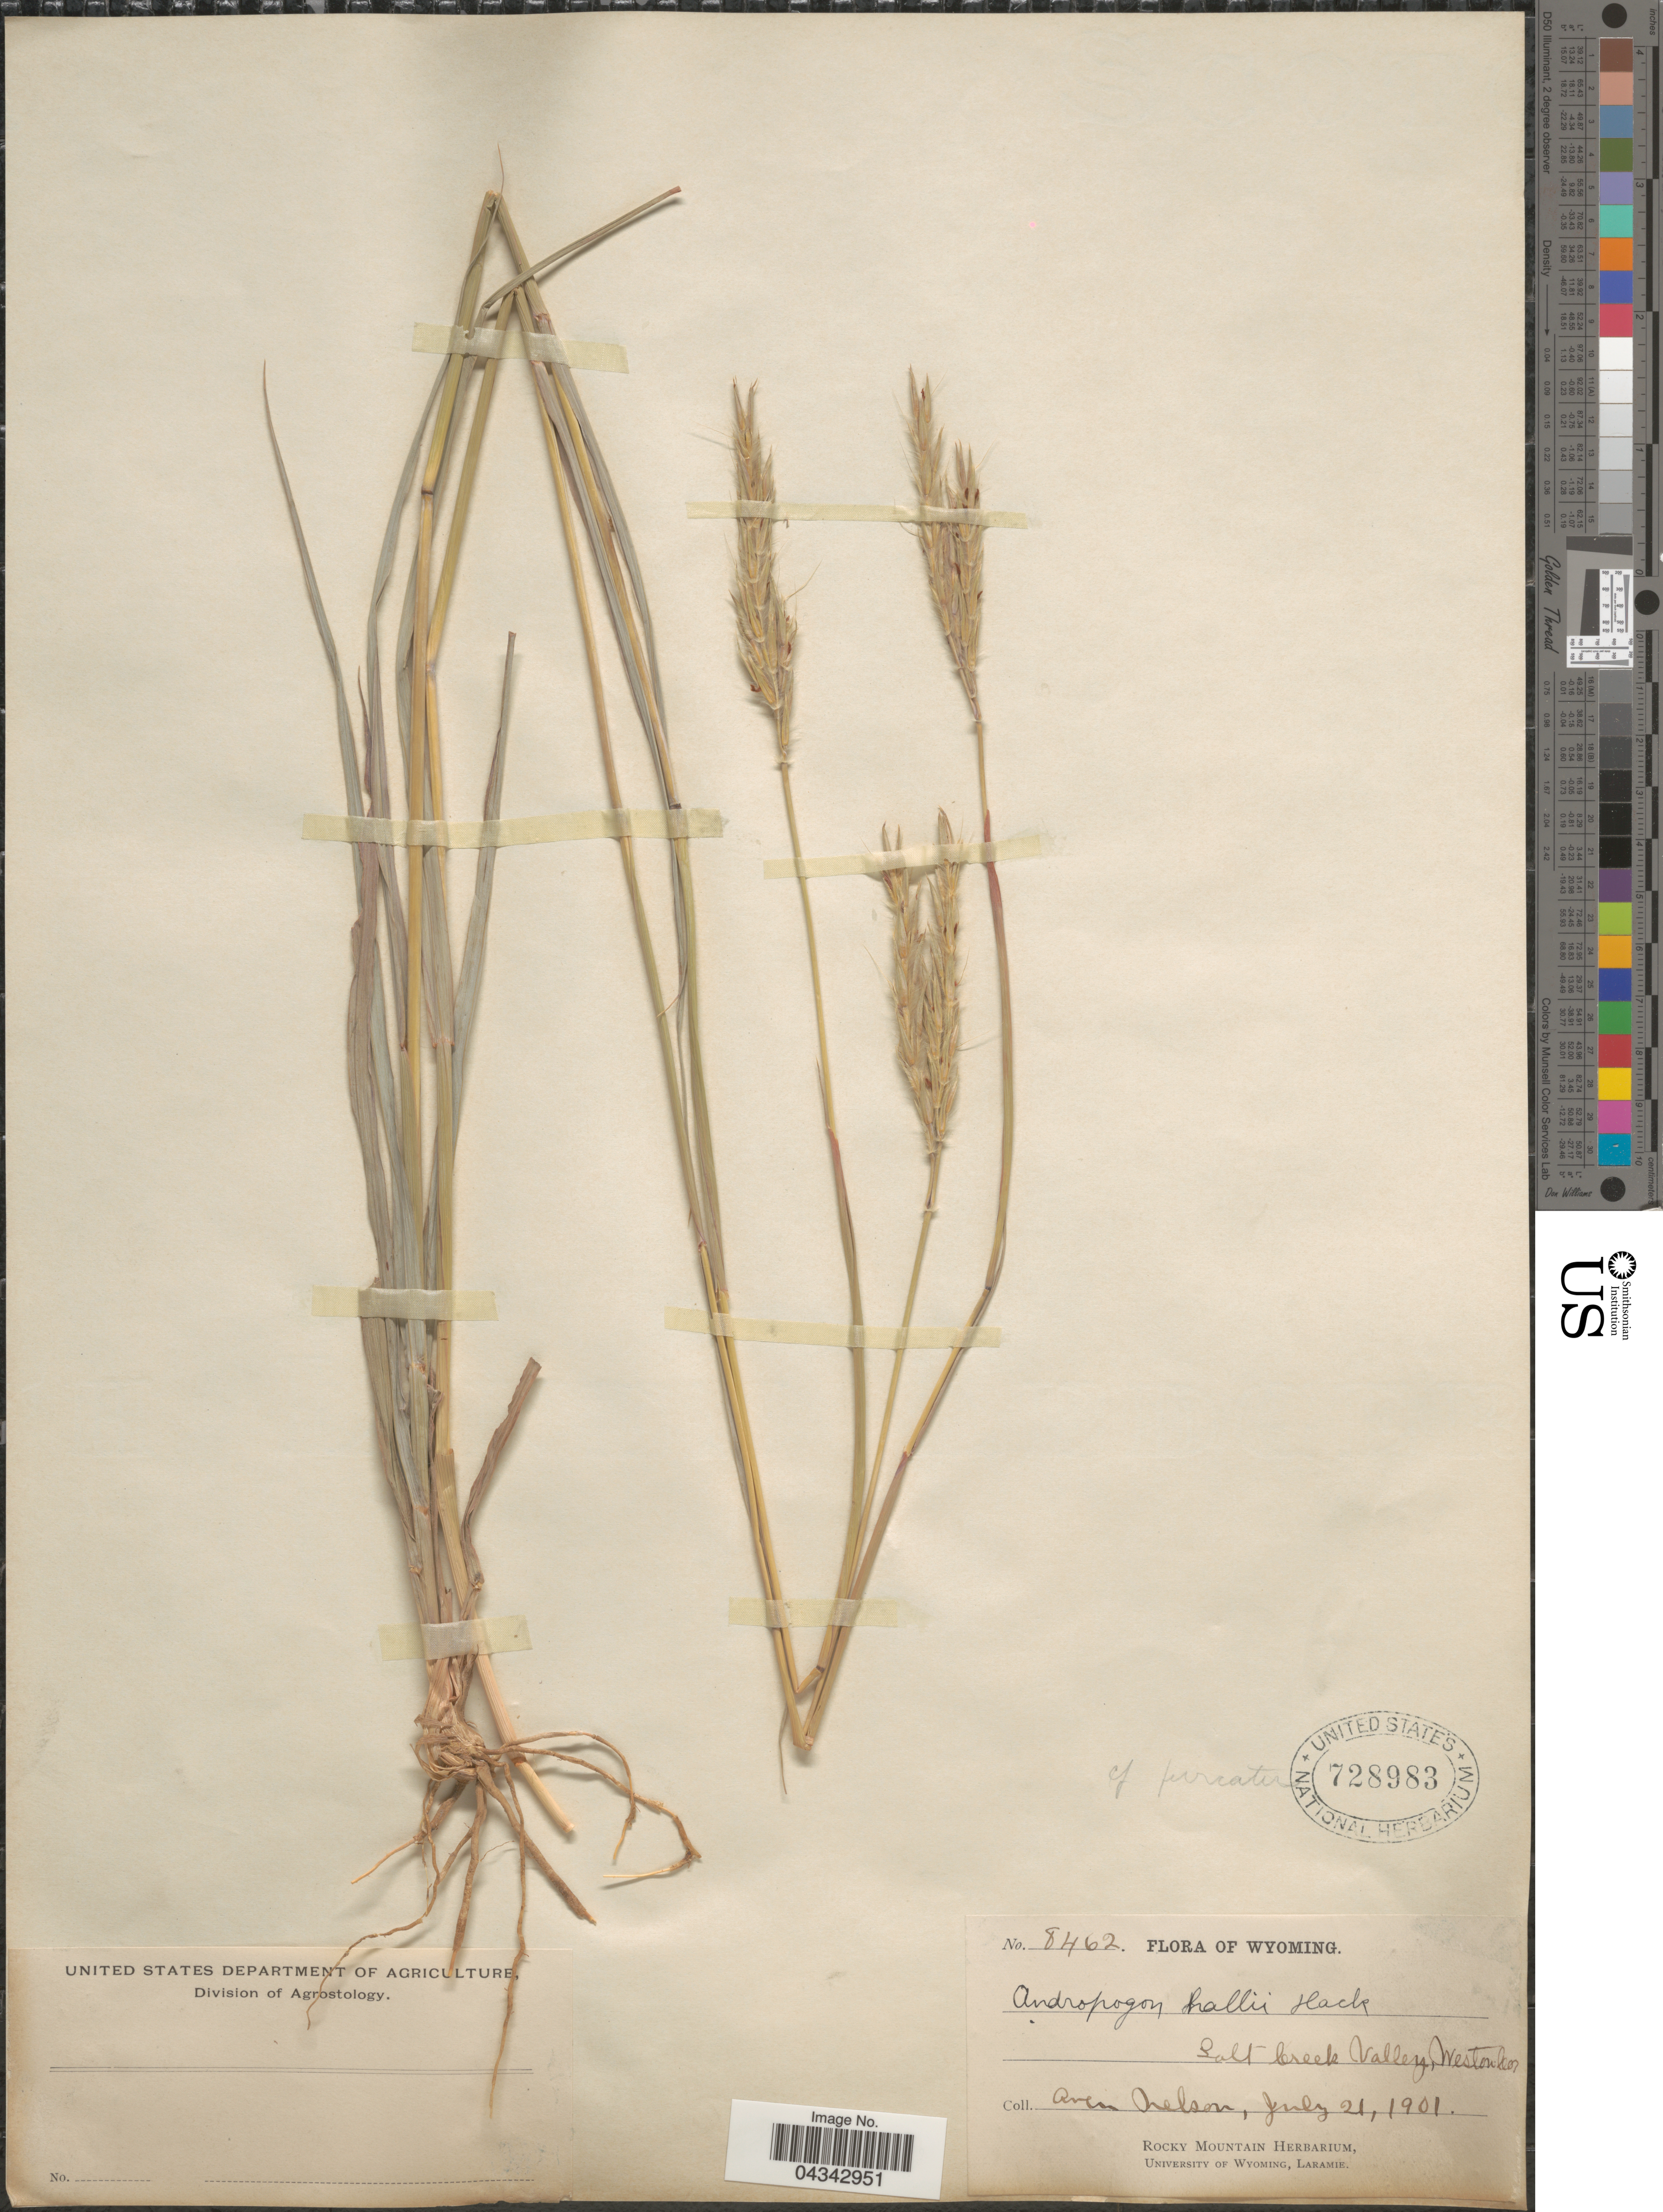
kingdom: Plantae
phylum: Tracheophyta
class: Liliopsida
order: Poales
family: Poaceae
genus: Andropogon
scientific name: Andropogon gerardii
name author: Vitman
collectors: A. Nelson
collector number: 8462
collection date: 1901-07-21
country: United States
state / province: Wyoming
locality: Salt Creek Valley, Weston Co.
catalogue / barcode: US 728983